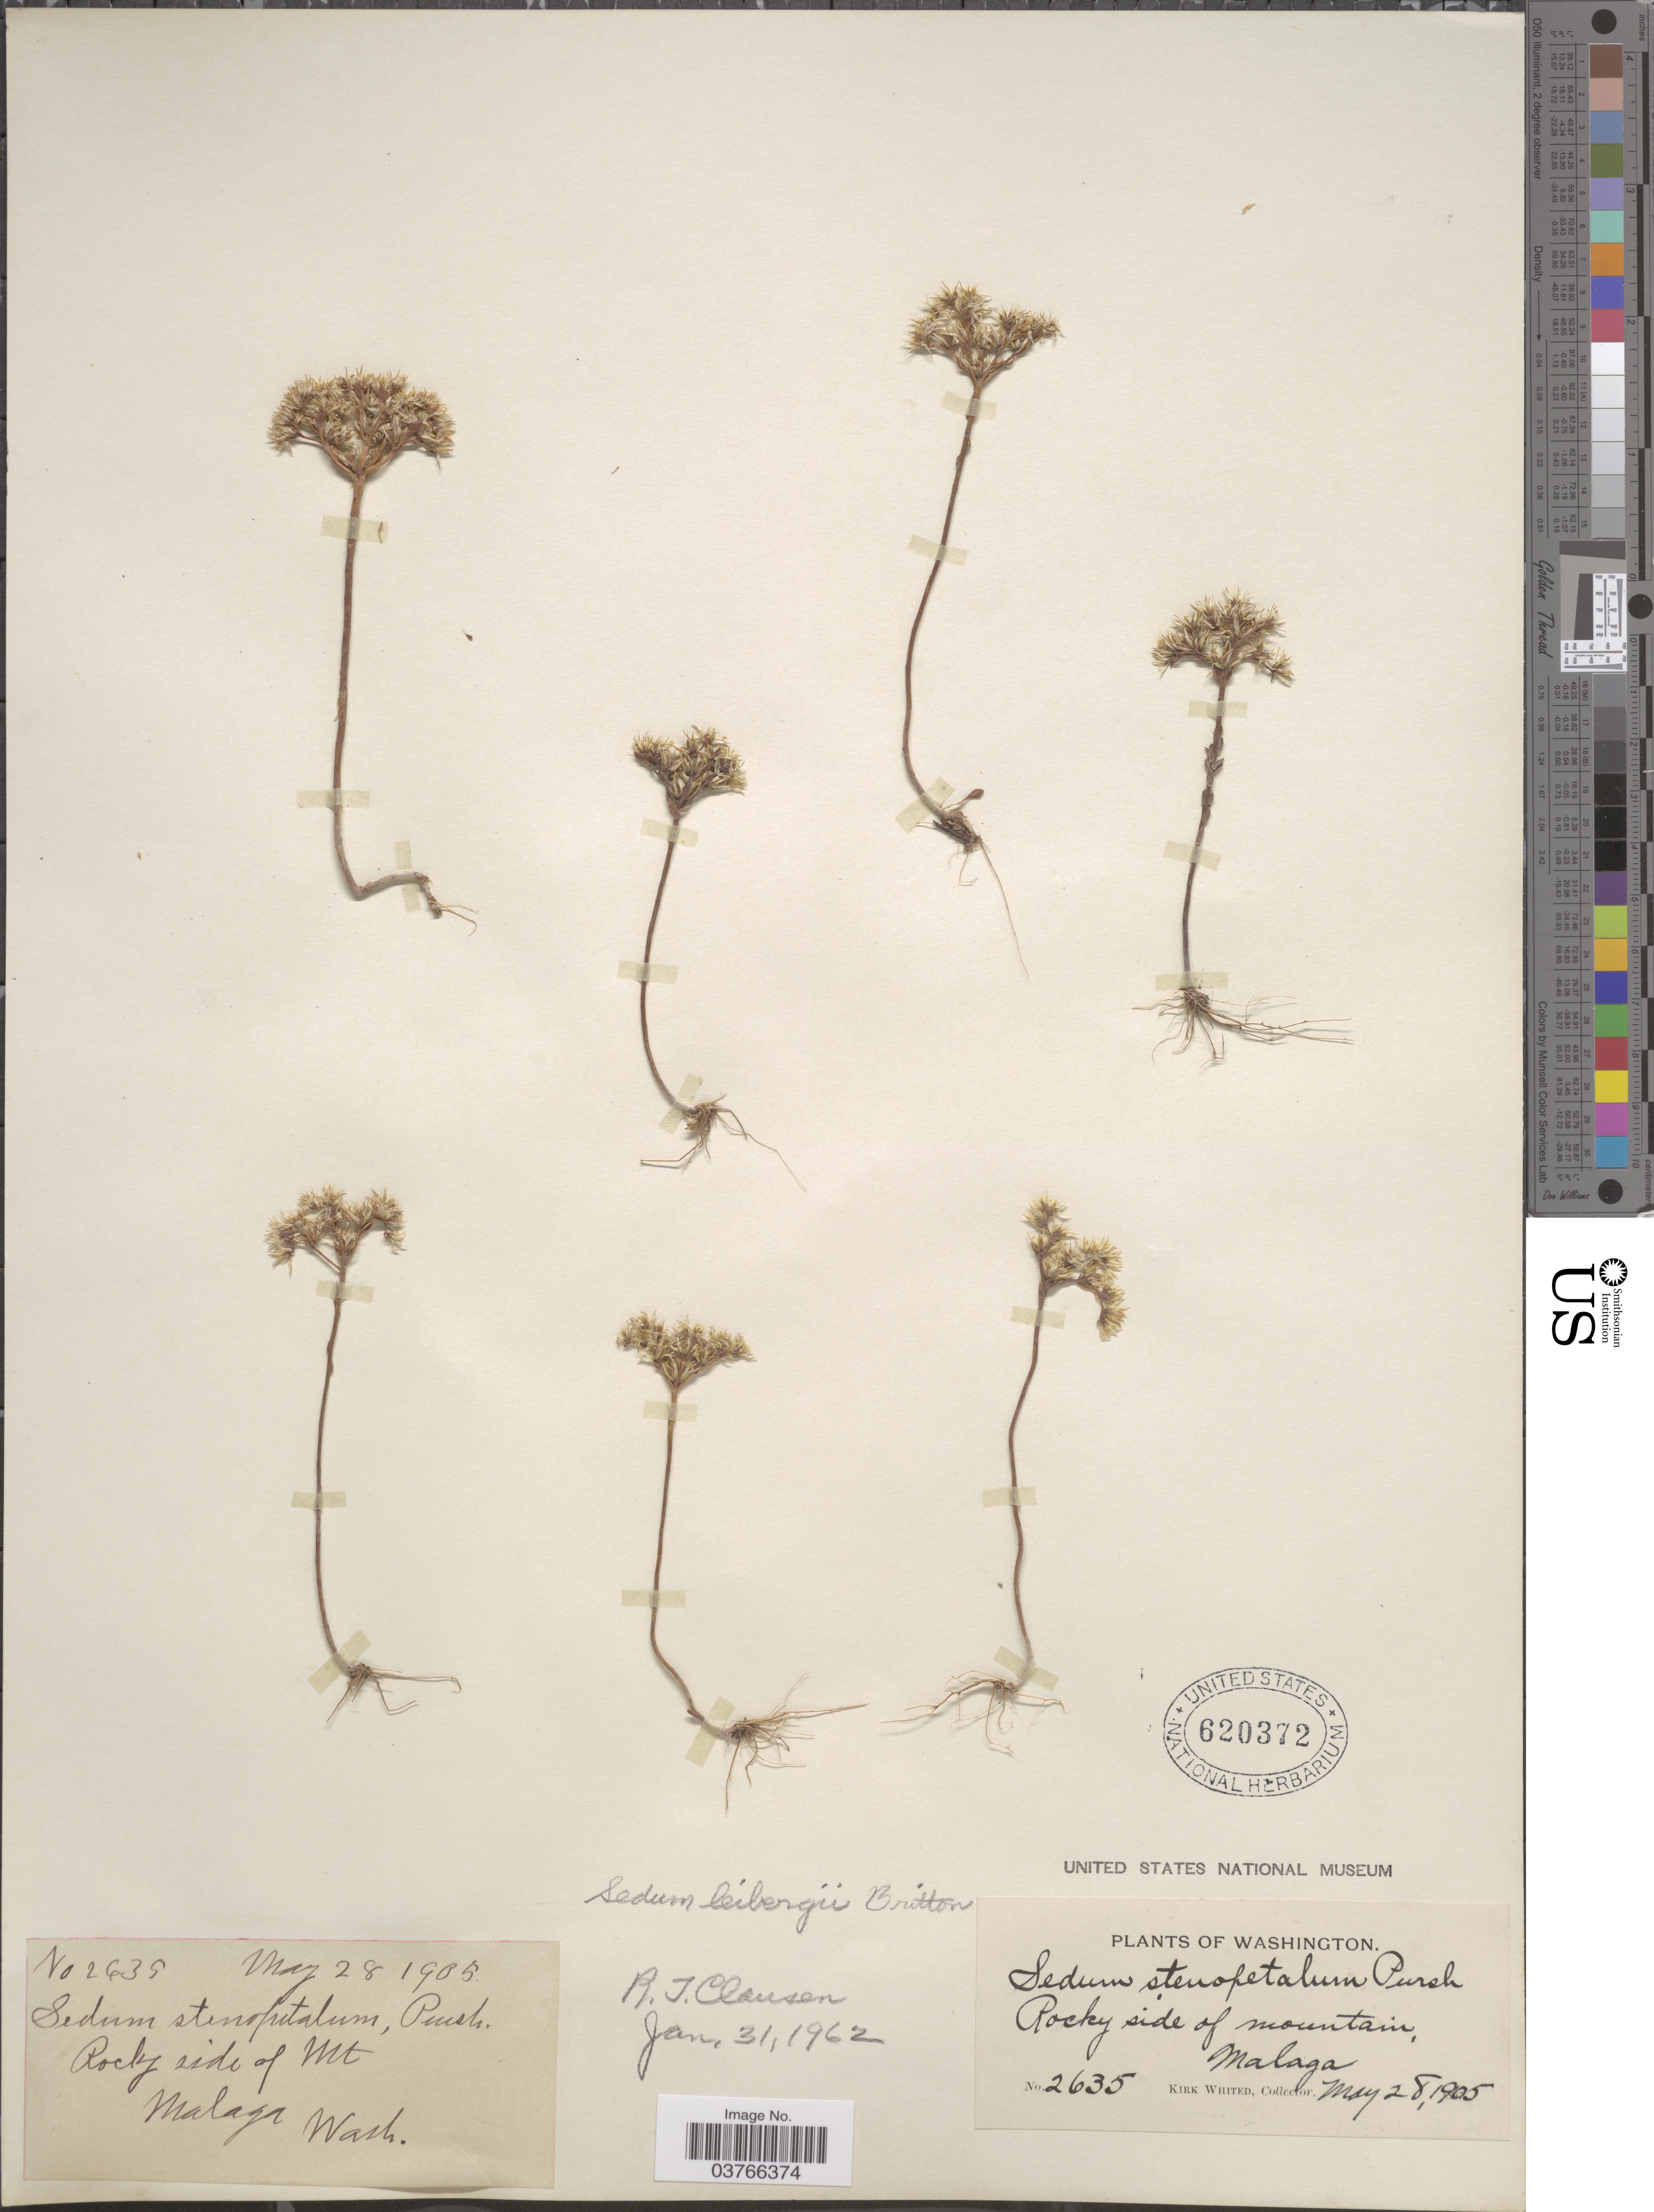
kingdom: Plantae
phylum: Tracheophyta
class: Magnoliopsida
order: Saxifragales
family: Crassulaceae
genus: Sedum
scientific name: Sedum leibergii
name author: Britton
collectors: K. Whited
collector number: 2635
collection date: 1905-05-28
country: United States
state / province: Washington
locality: Rocky side of mountain Malaga.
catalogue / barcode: US 620372